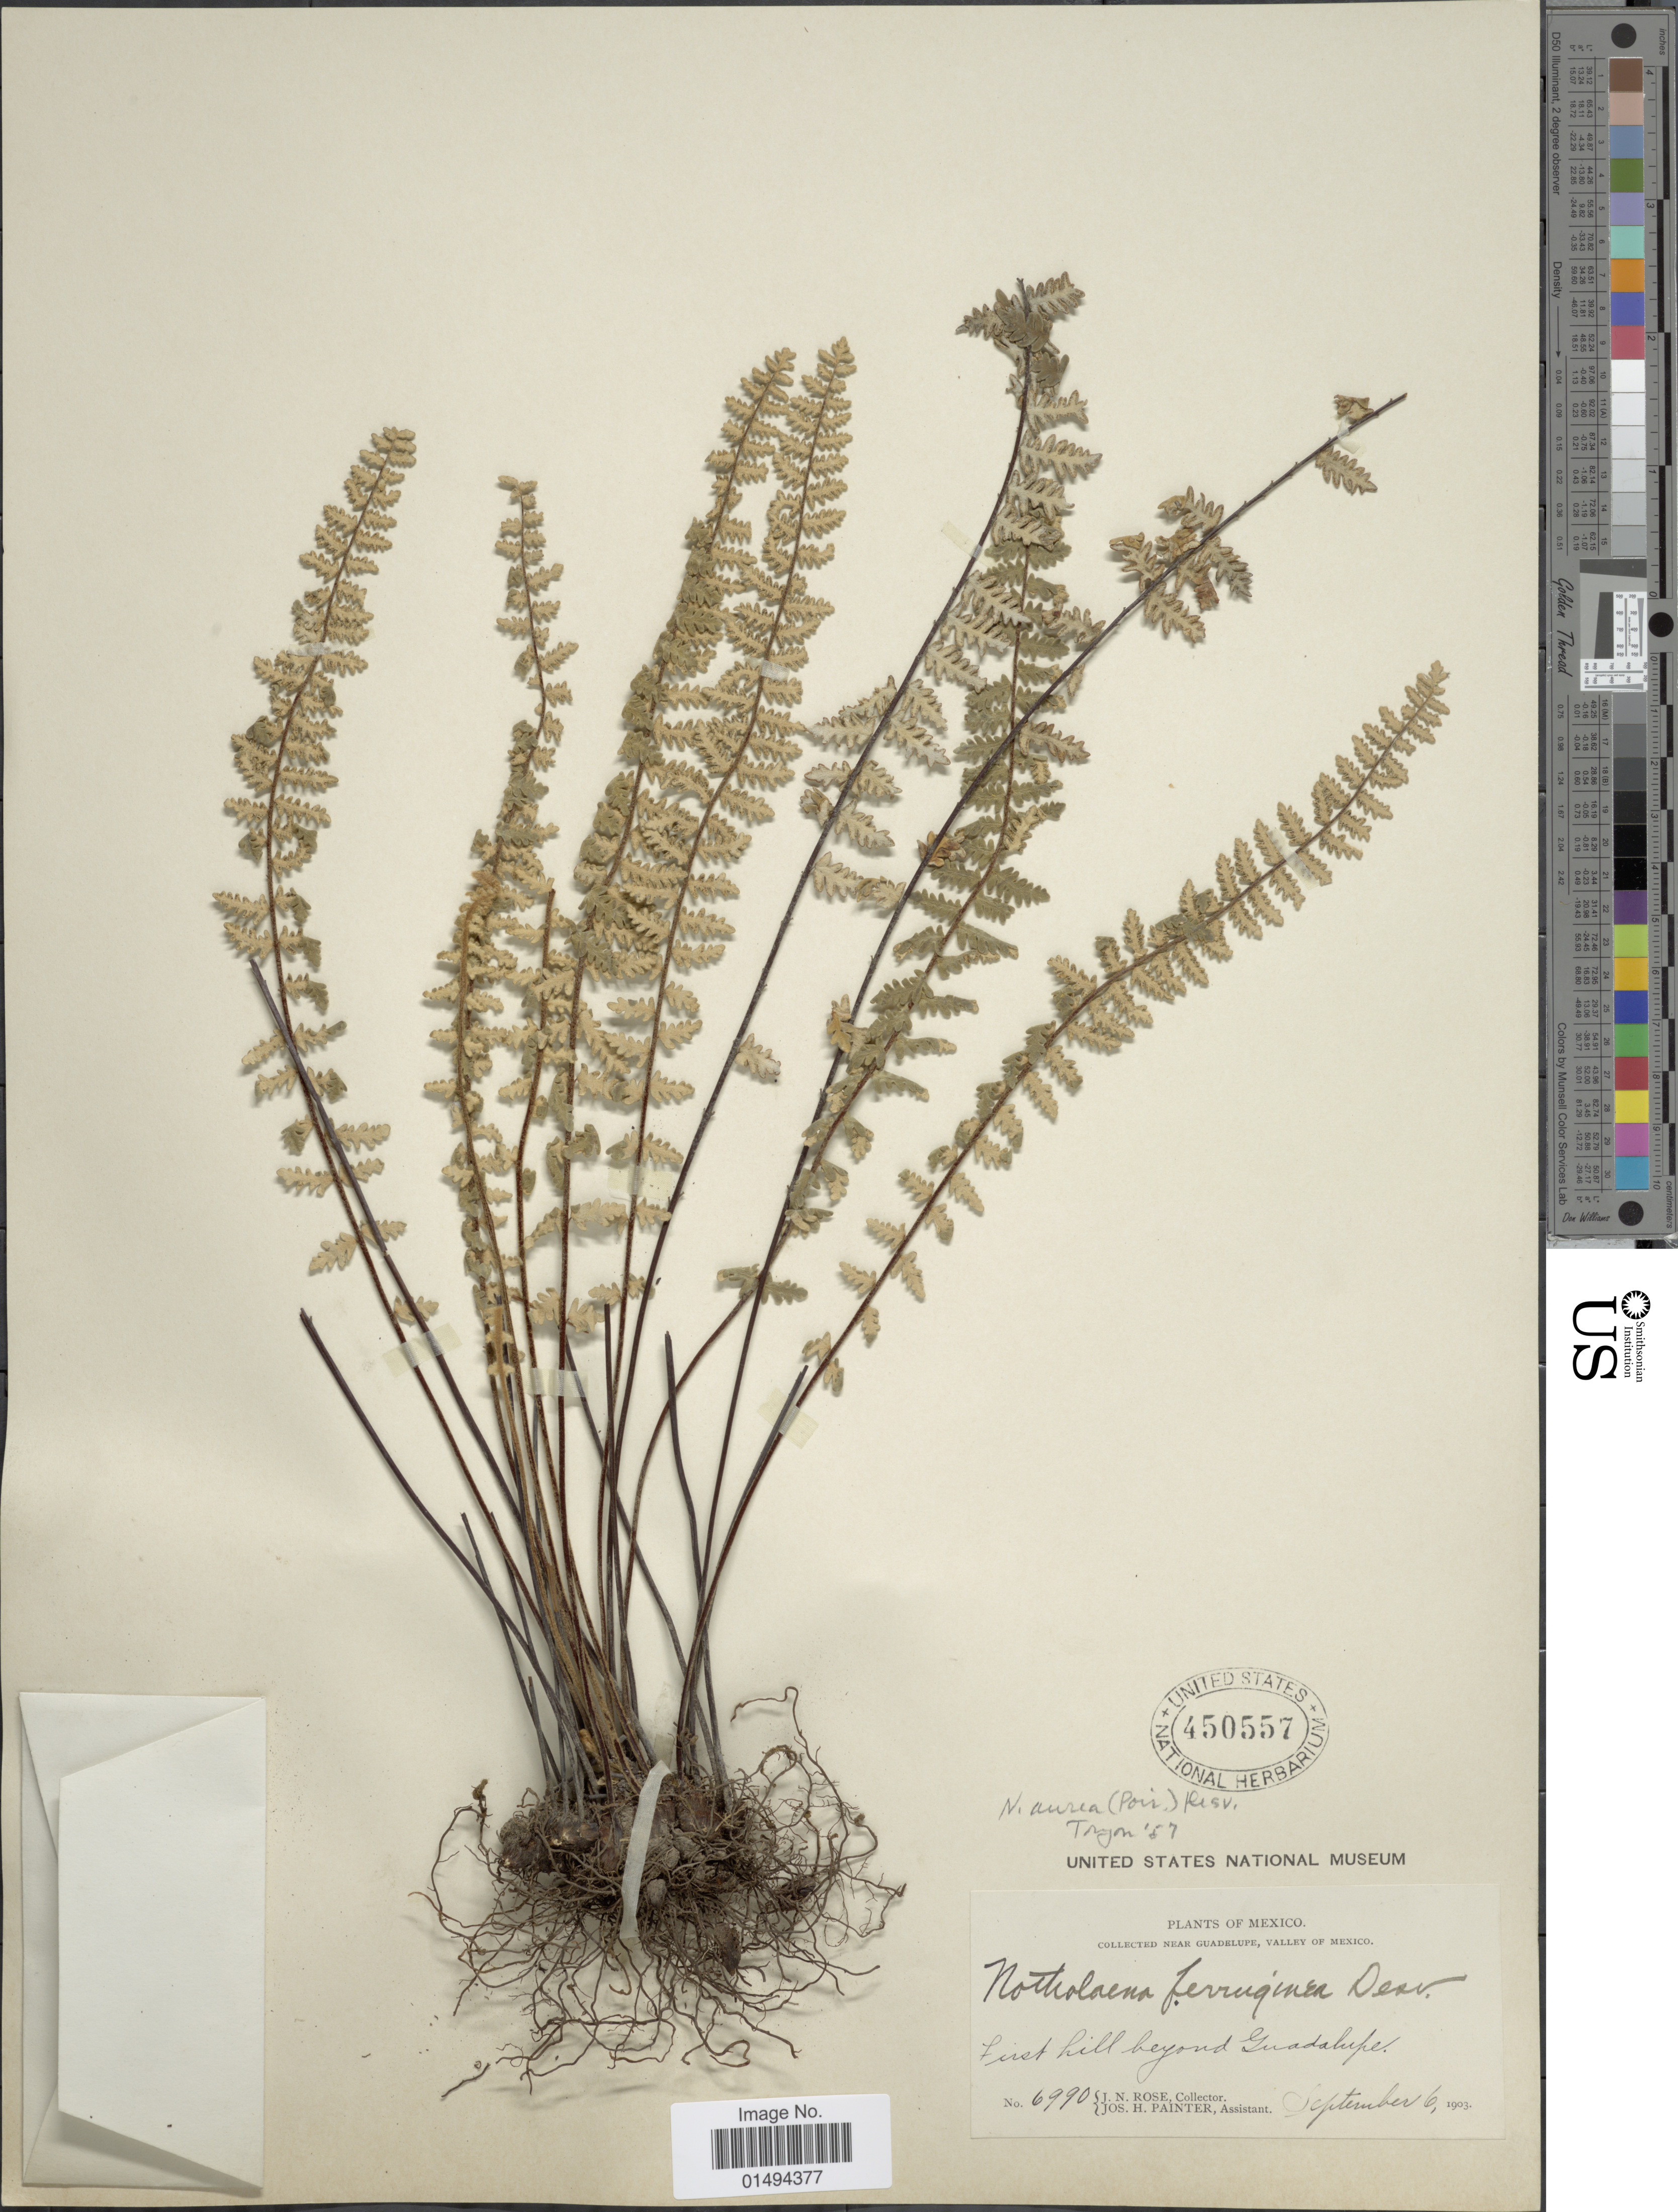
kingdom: Plantae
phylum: Tracheophyta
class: Polypodiopsida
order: Polypodiales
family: Pteridaceae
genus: Myriopteris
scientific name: Myriopteris aurea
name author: (Poir.) Grusz & Windham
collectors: J. N. Rose & J. H. Painter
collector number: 6990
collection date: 1903-09-06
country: Mexico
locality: Near Guadelupe, Valley of Mexico, first hill beyond Guadalupe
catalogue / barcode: US 450557